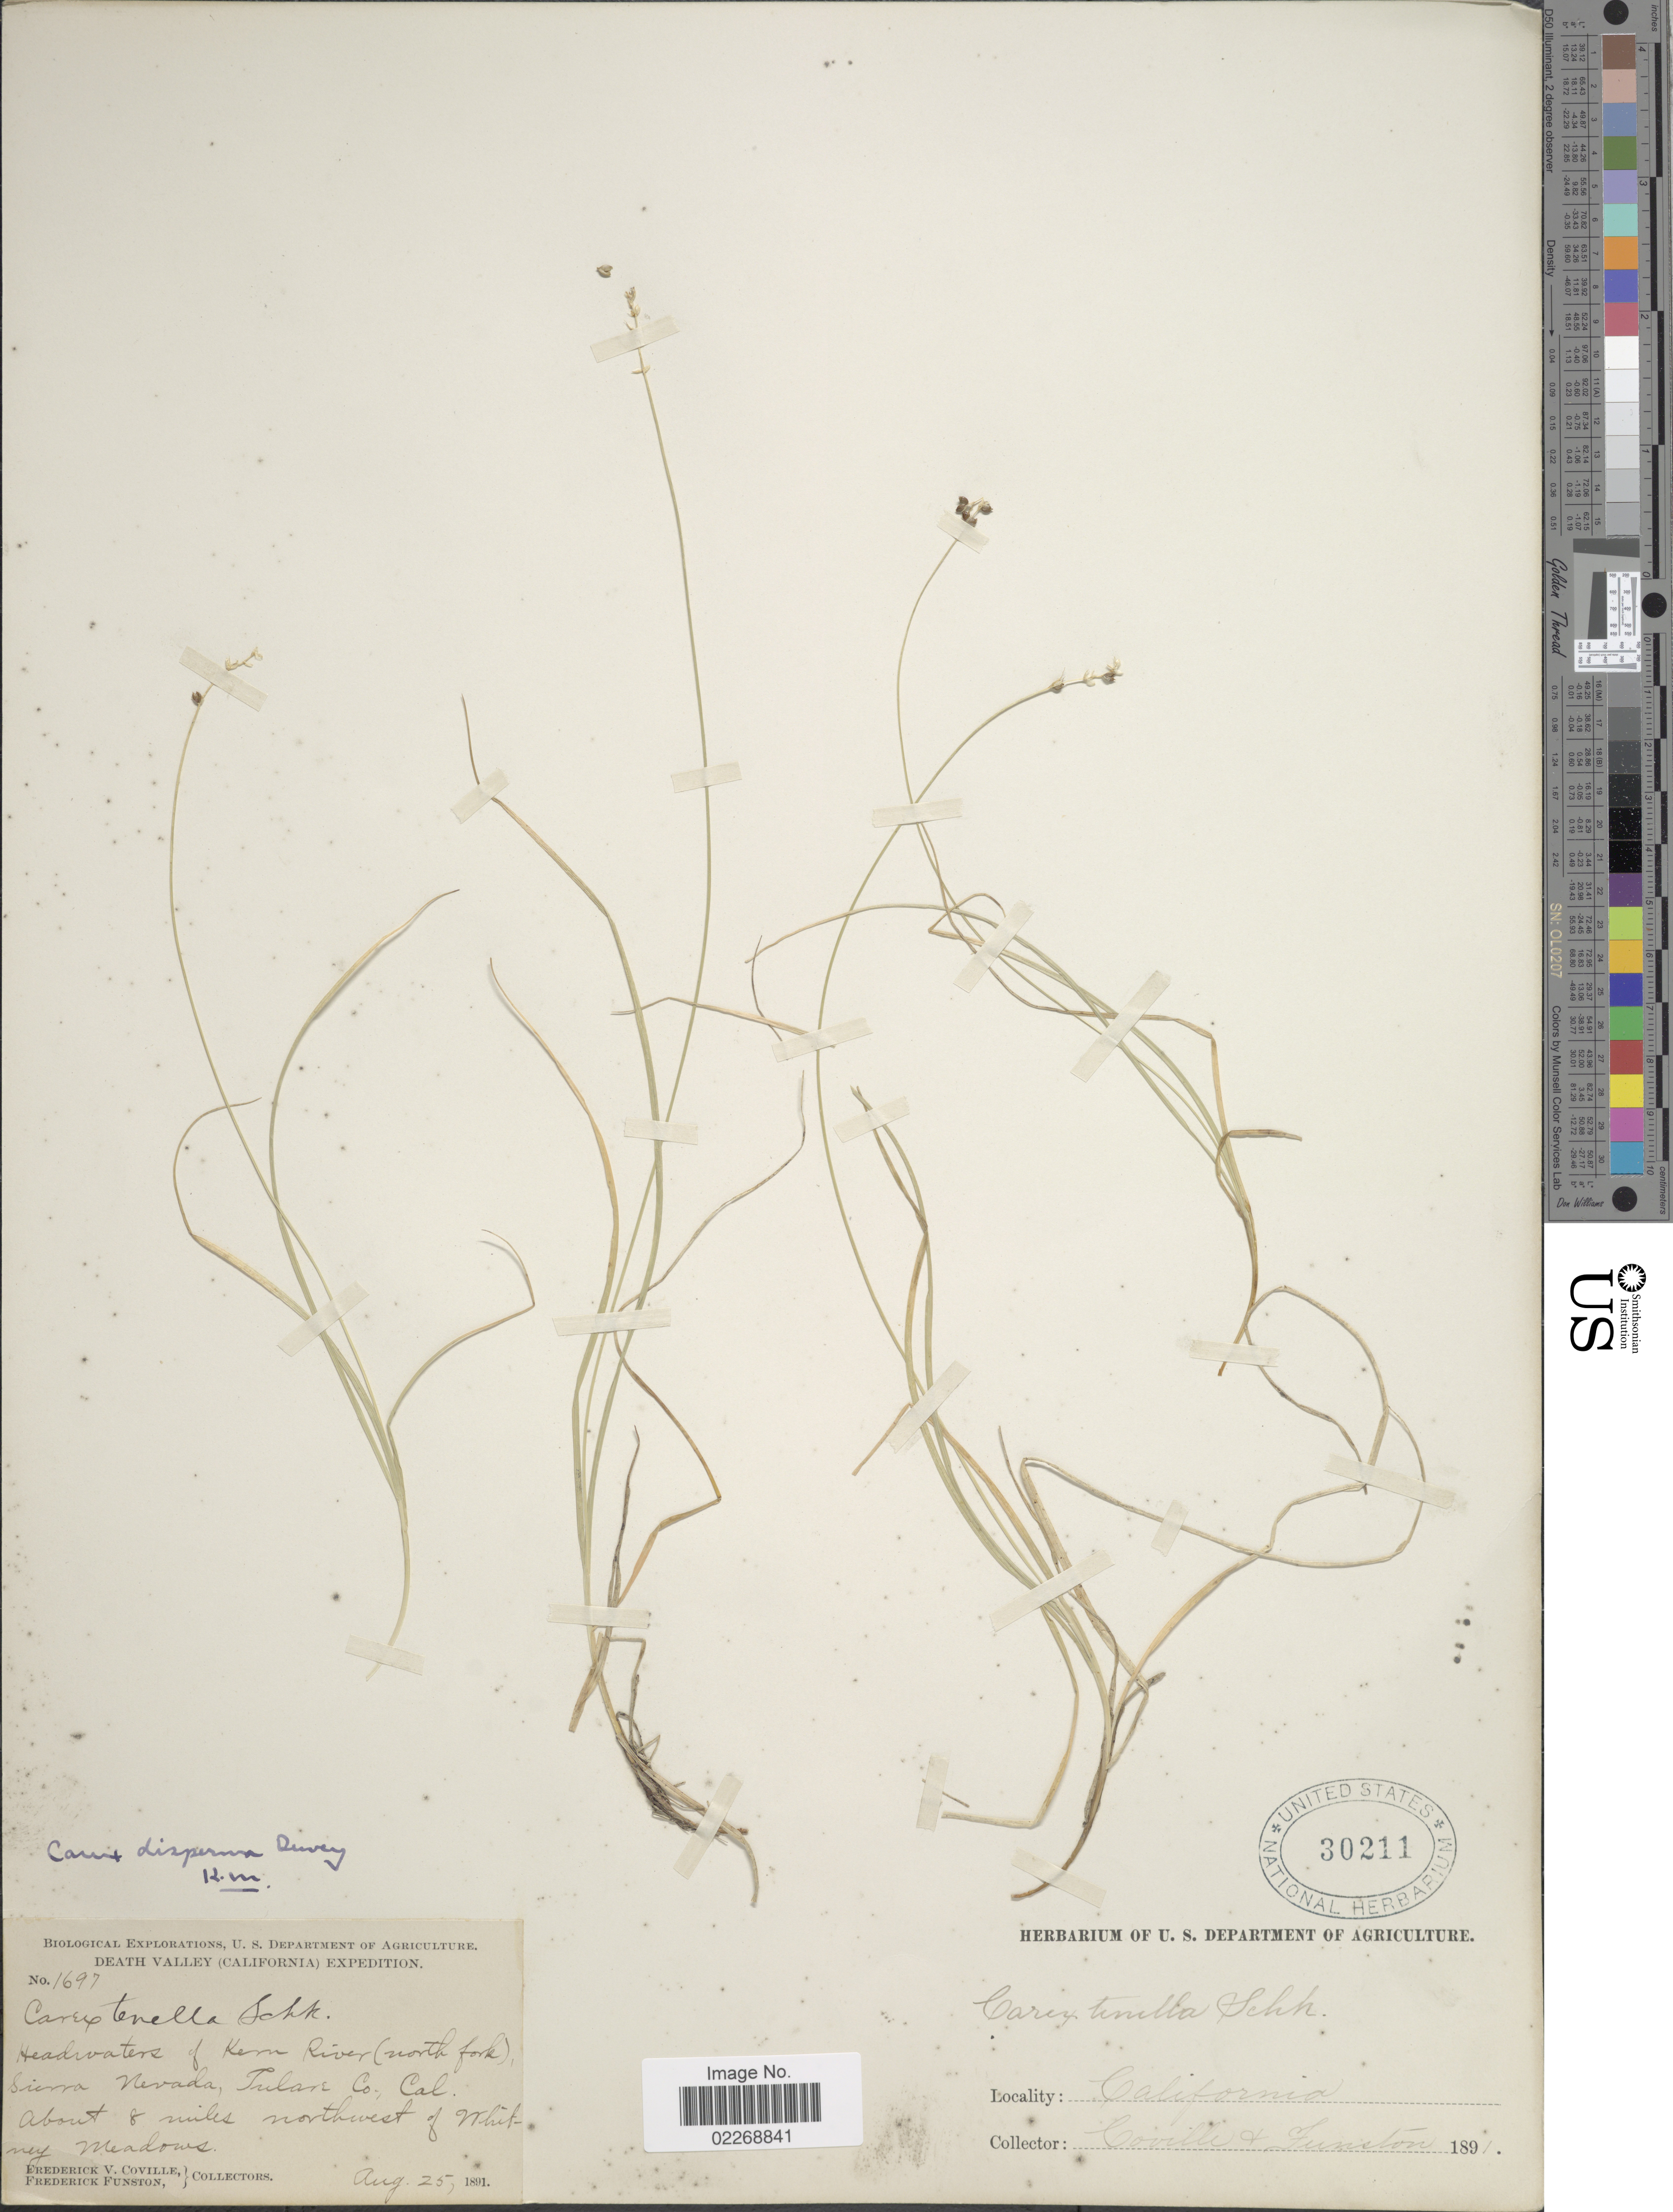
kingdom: Plantae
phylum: Tracheophyta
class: Liliopsida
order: Poales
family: Cyperaceae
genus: Carex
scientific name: Carex disperma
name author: Dewey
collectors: F. V. Coville & F. Funston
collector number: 1697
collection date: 1891-08-25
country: United States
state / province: California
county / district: Tulare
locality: Death Valley. Headwaters of Kern River (north fork), Sierra Nevada, Tulare Co., Cal. About 8 miles northwest of Whitney Meadows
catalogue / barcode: US 30211